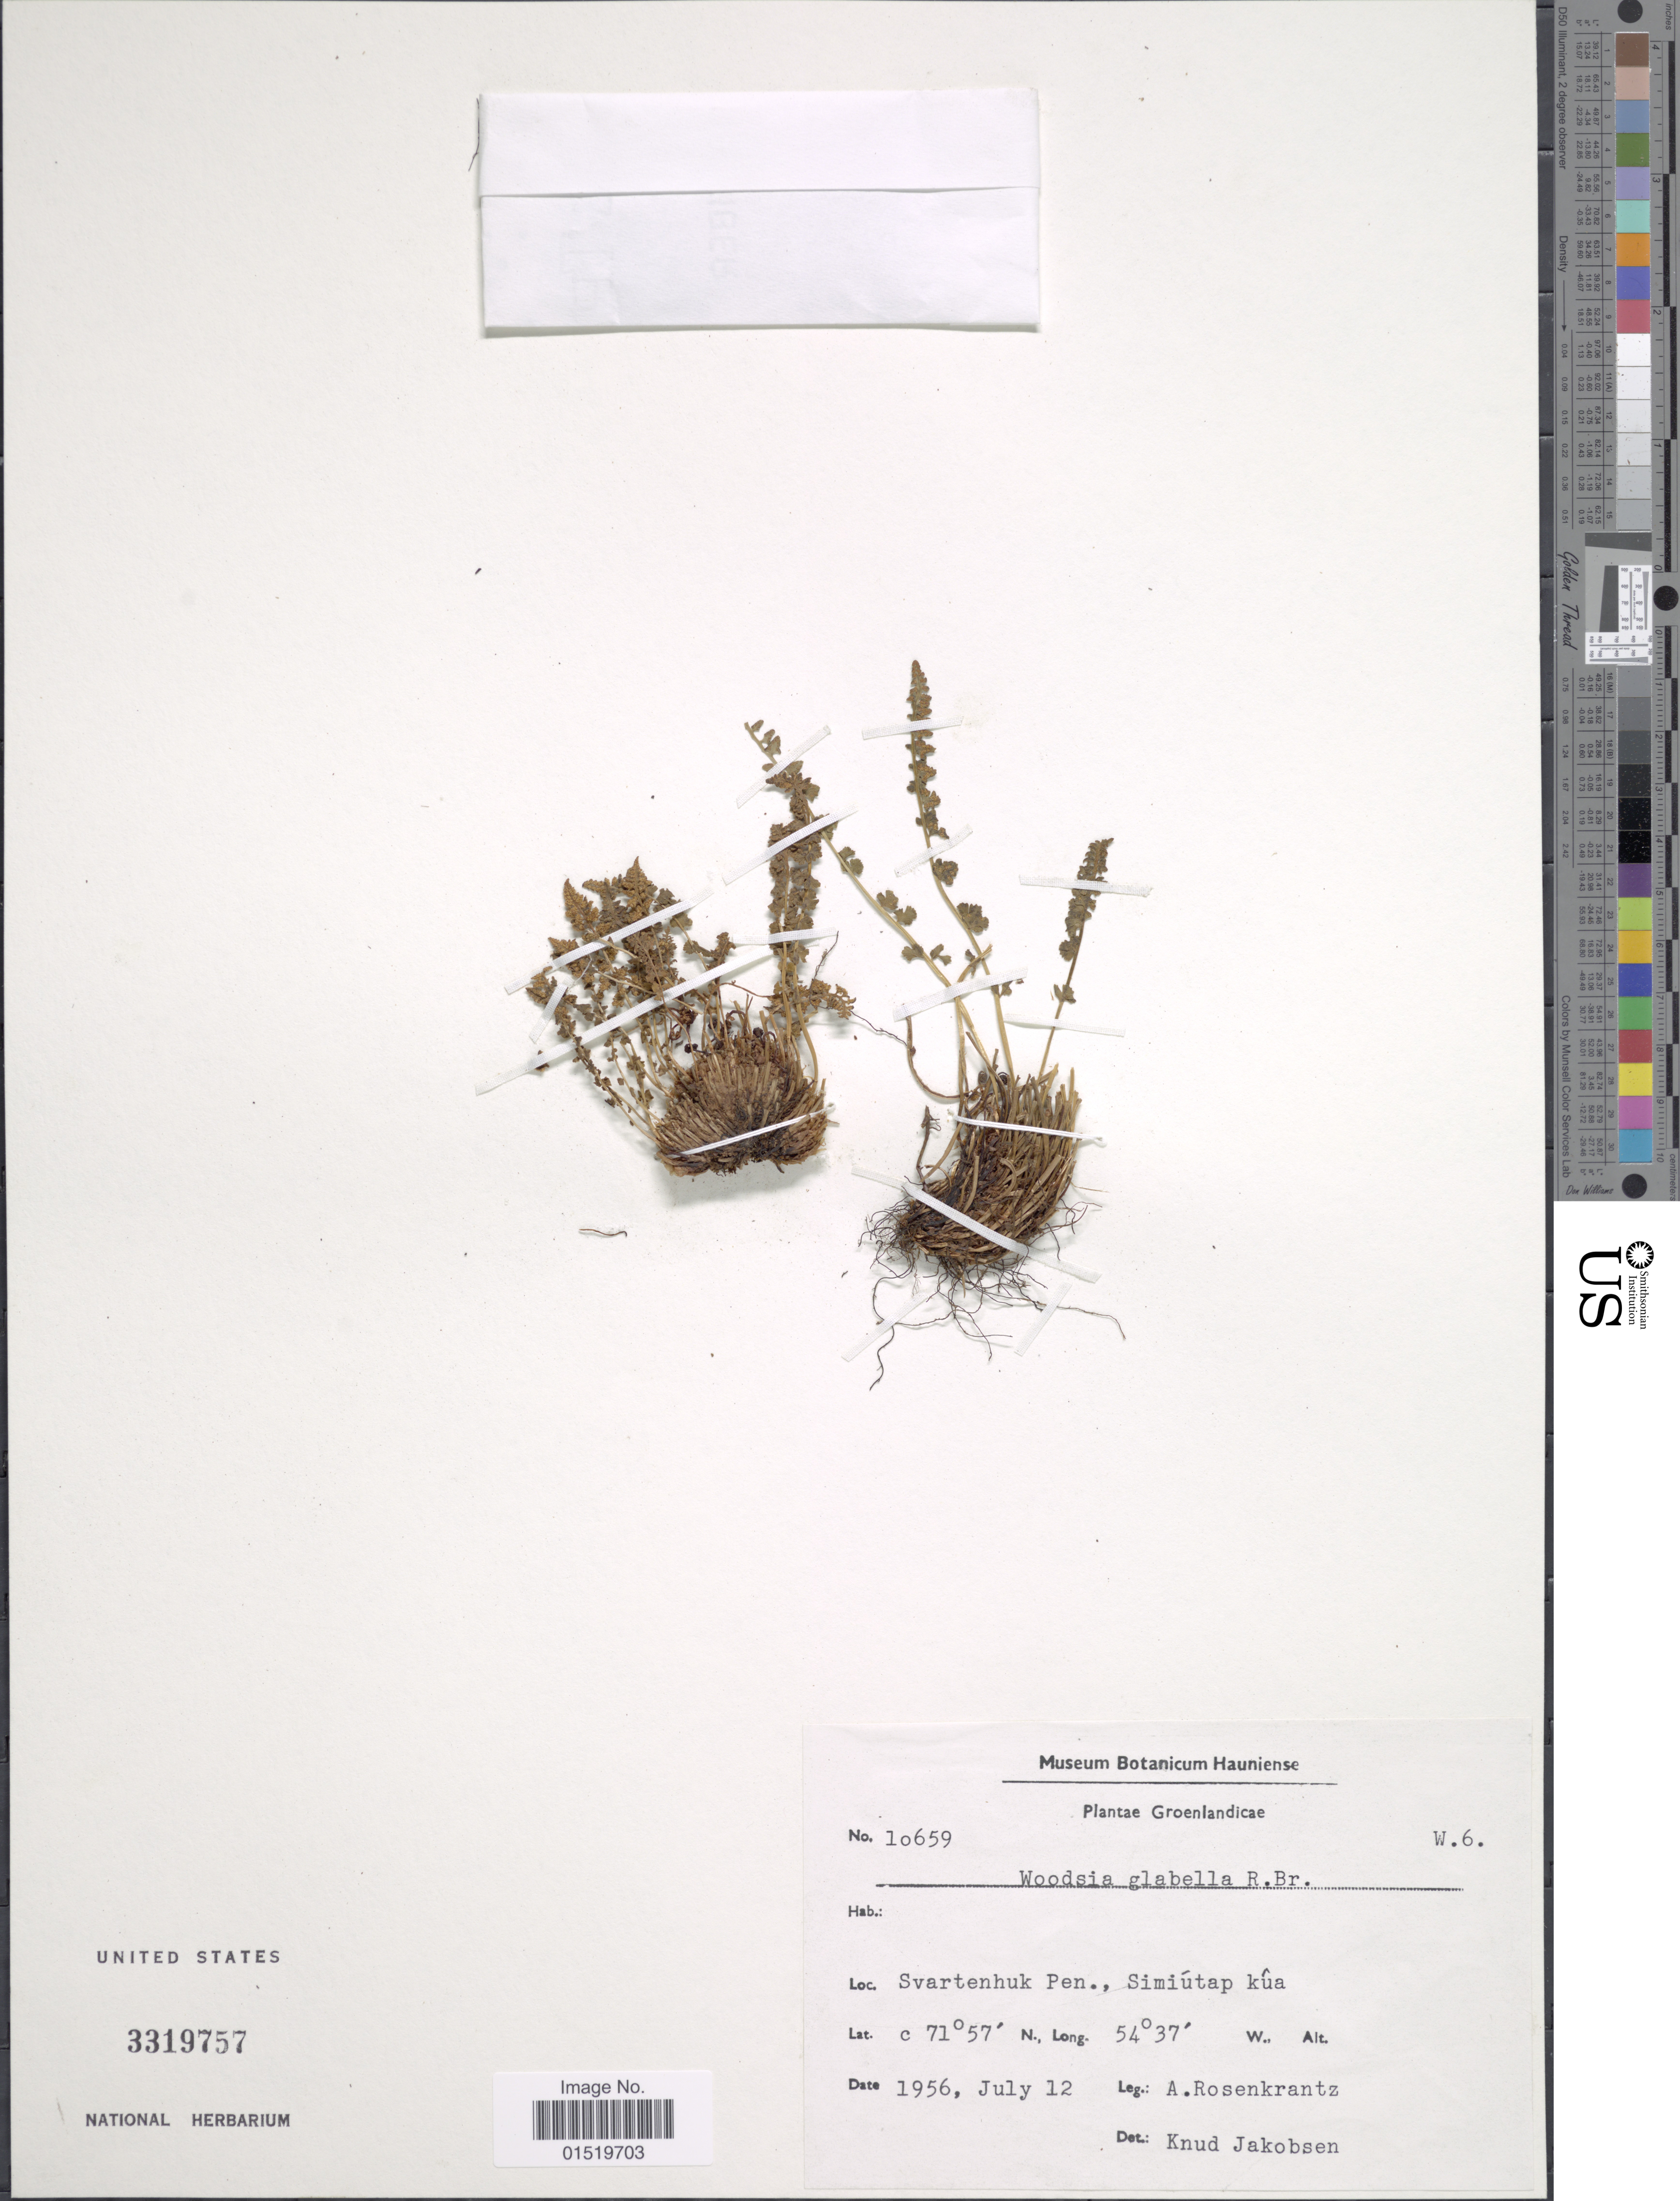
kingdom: Plantae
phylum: Tracheophyta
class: Polypodiopsida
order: Polypodiales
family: Woodsiaceae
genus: Woodsia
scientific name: Woodsia glabella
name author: R. Br.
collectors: A. Rosenkrantz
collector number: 10659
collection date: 1956-07-12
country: Greenland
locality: Svartenhuk Pen., Simiútap kûa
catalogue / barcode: US 3319757